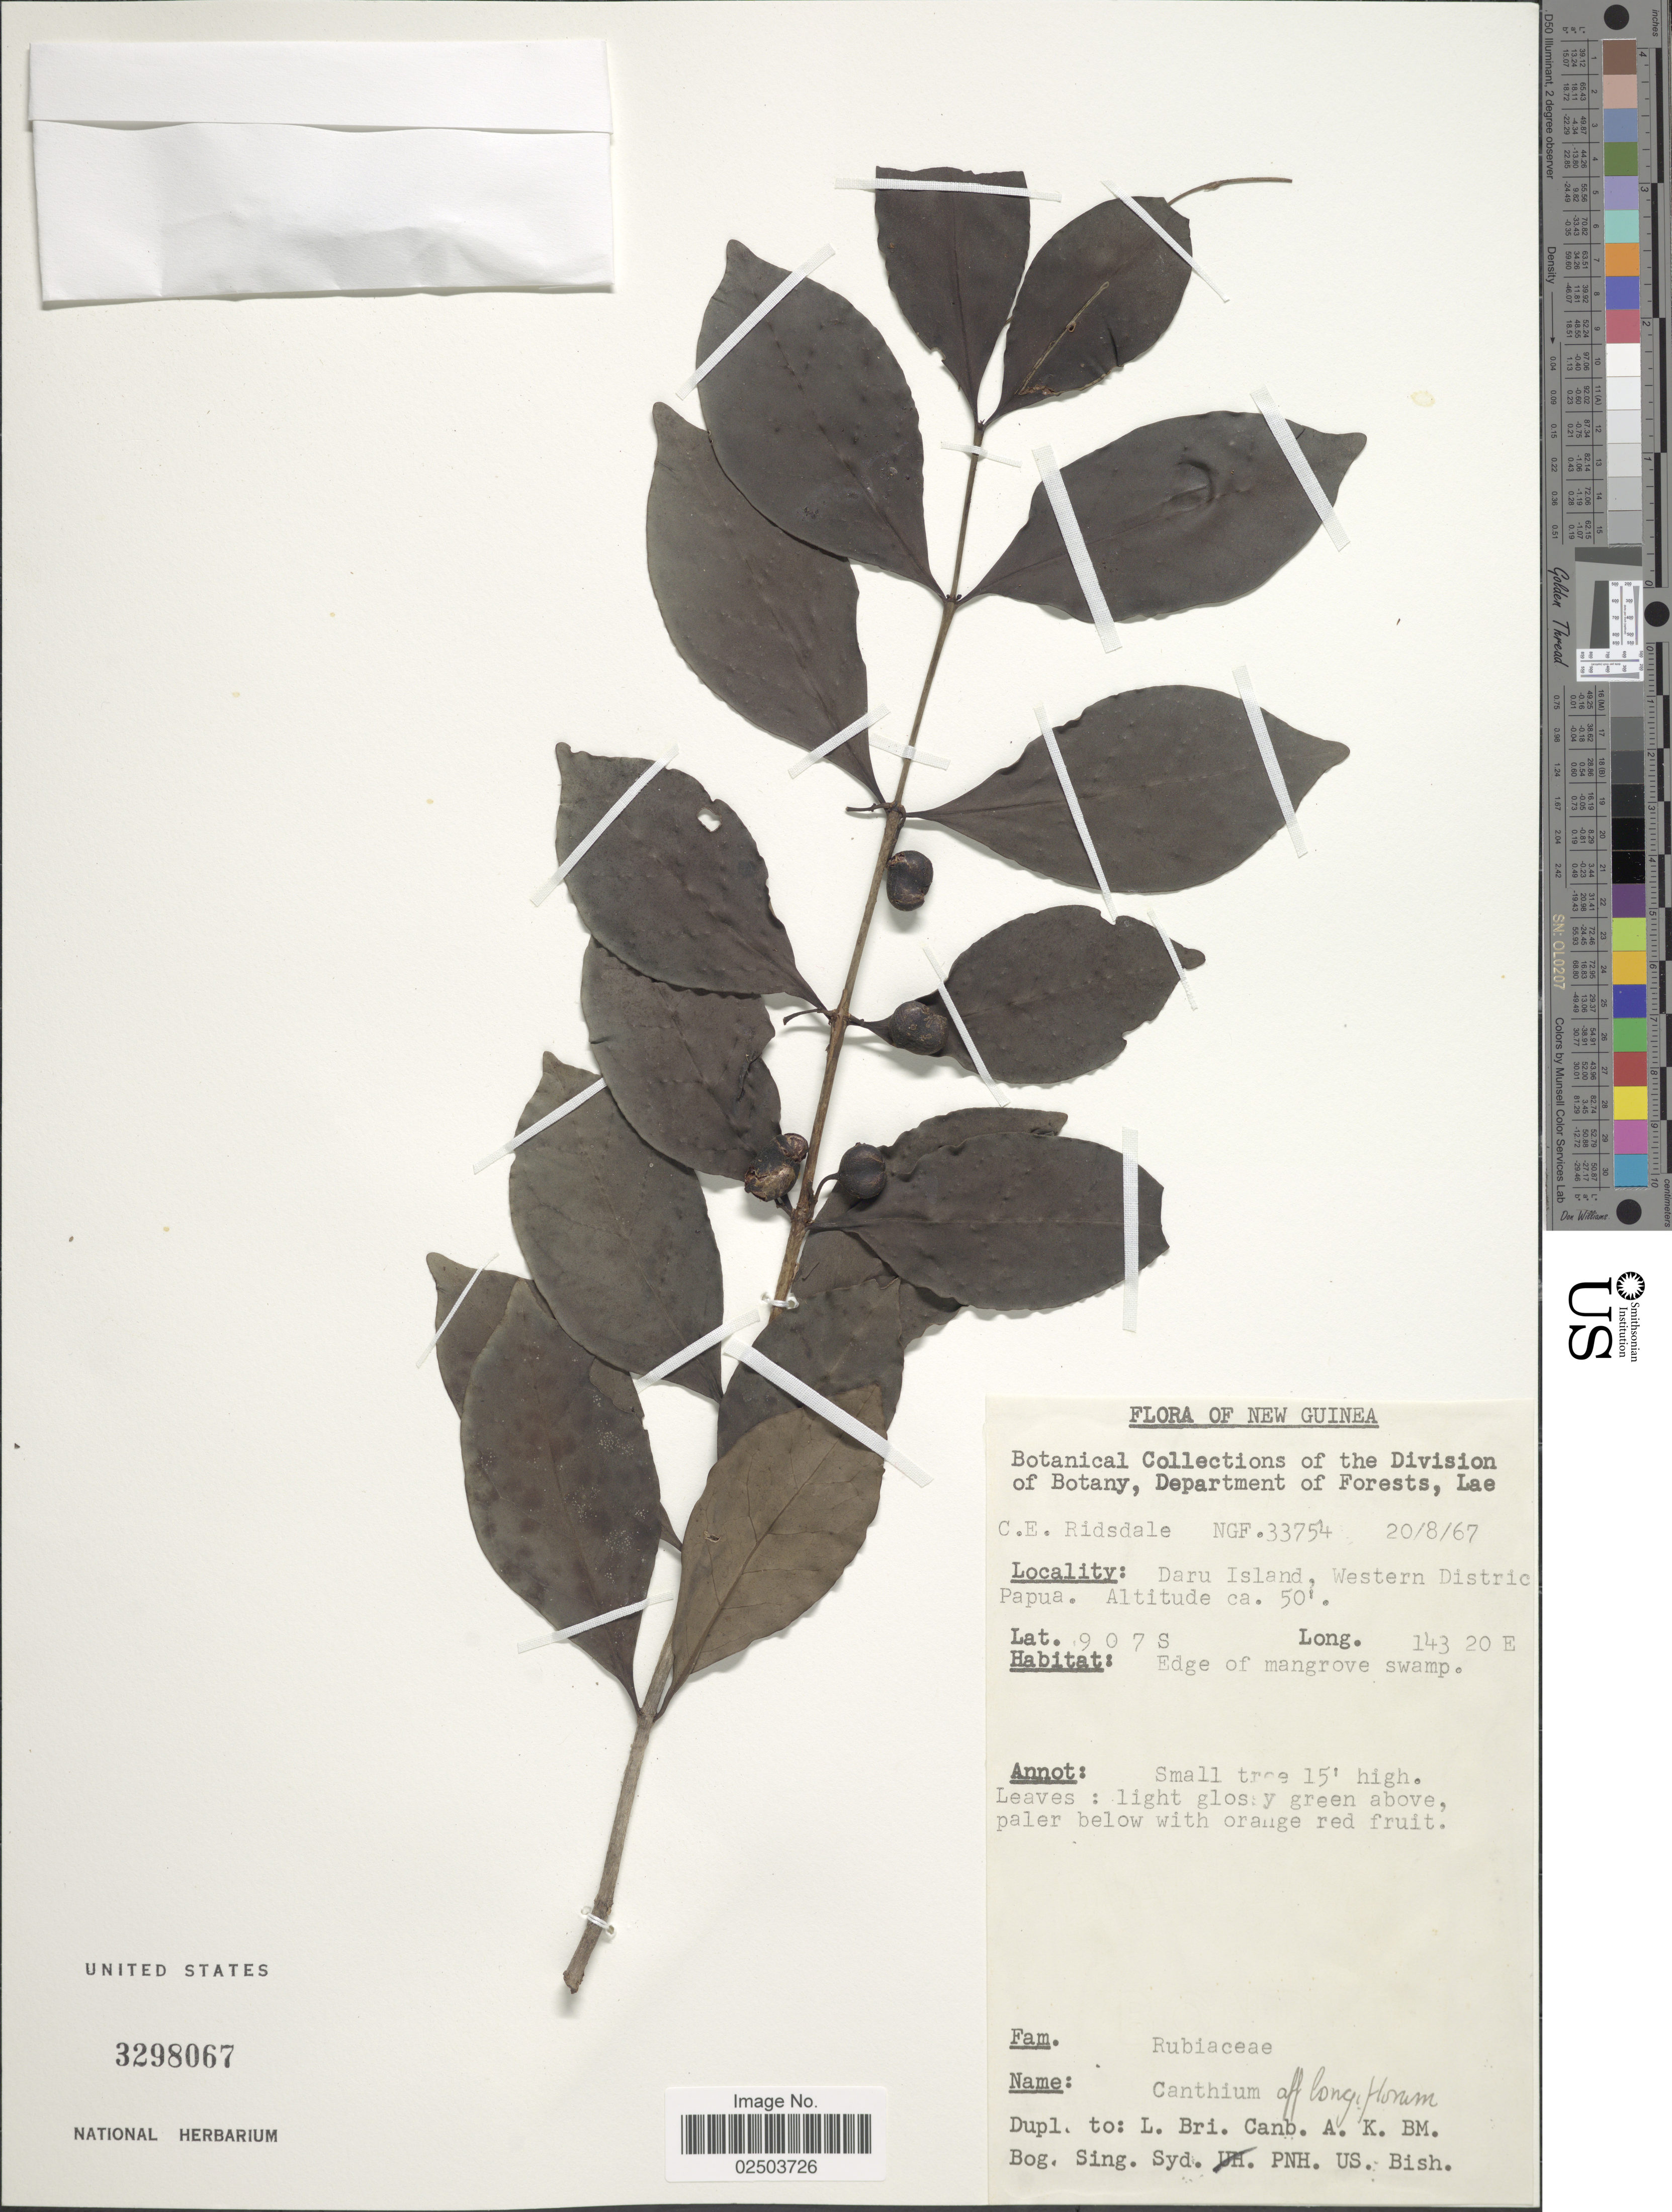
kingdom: Plantae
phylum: Tracheophyta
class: Magnoliopsida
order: Gentianales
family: Rubiaceae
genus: Cyclophyllum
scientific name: Cyclophyllum longiflorum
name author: (Valeton) A.P. Davis & Ruhsam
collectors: C. E. Ridsdale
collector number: NGF 33754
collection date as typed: Transcribed d/m/y: 20/8/67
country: Papua New Guinea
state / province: Manus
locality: New Guinea. Daru Island, Western District, Papua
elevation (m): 15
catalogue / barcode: US 3298067